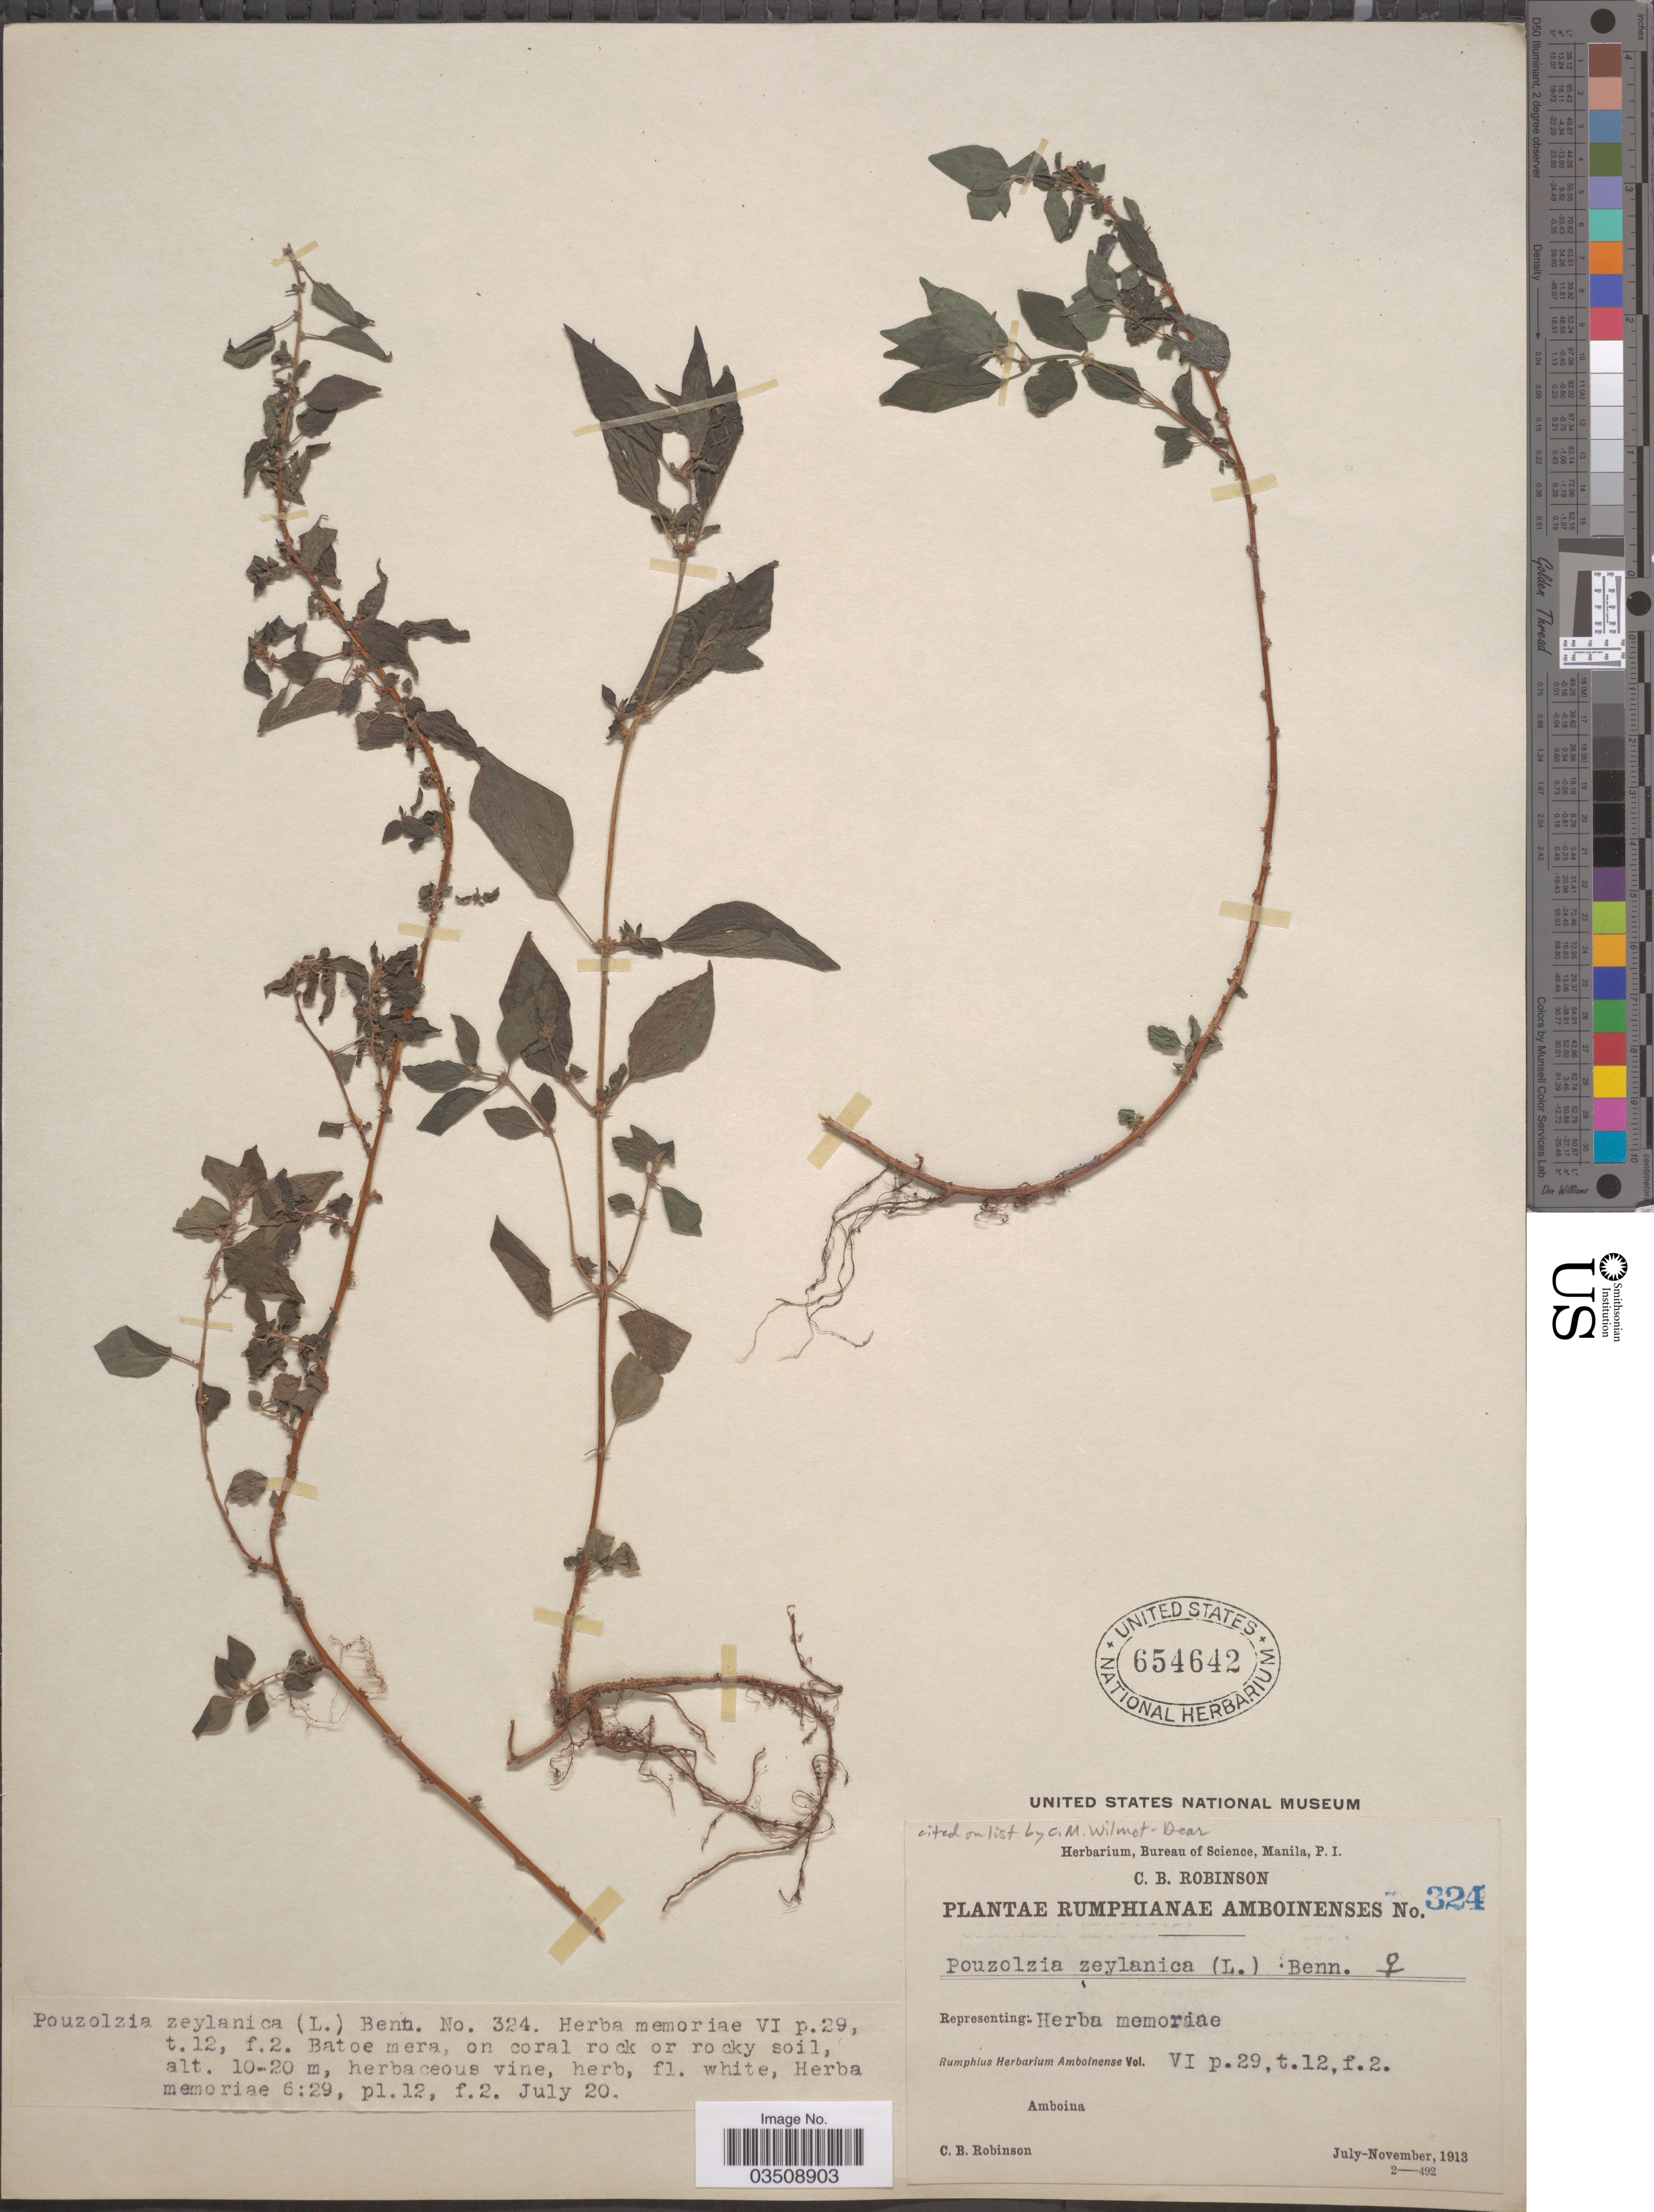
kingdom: Plantae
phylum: Tracheophyta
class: Magnoliopsida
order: Rosales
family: Urticaceae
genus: Pouzolzia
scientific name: Pouzolzia zeylanica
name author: (L.) Benn.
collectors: C. Robinson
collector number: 324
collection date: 1913-07-20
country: Indonesia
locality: Amboina. Batoe mera.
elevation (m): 10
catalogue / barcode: US 654642